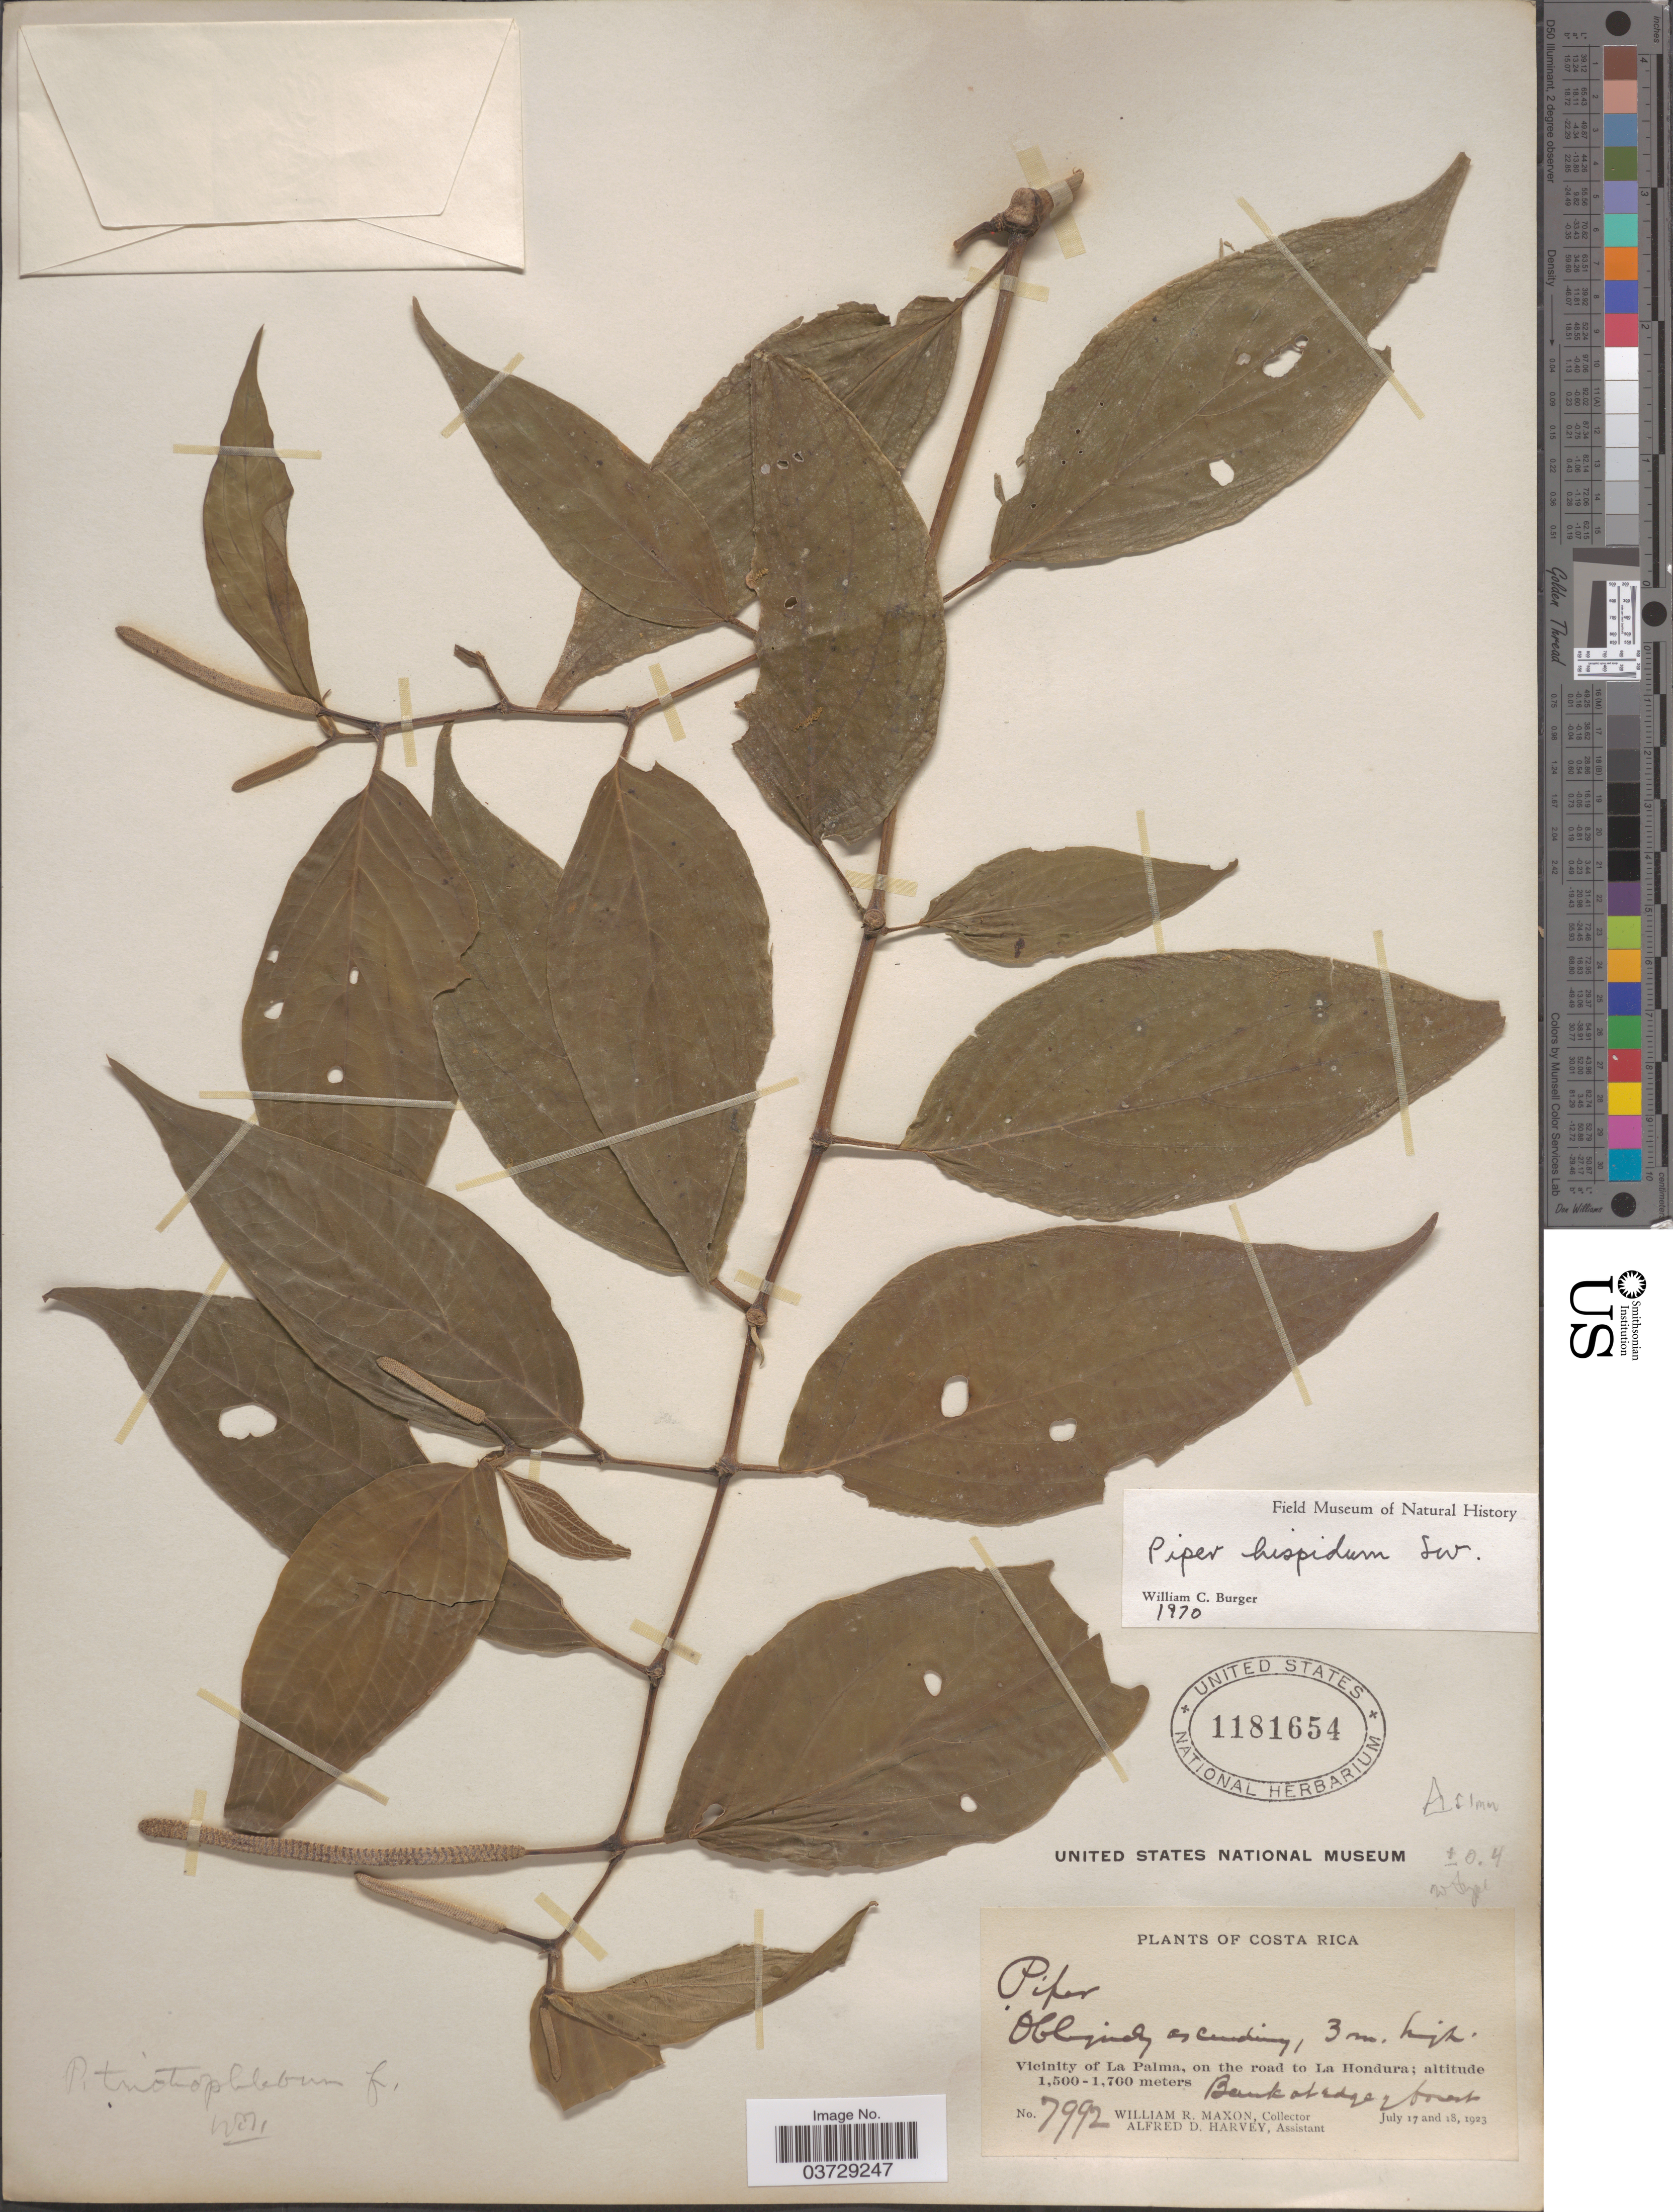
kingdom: Plantae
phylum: Tracheophyta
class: Magnoliopsida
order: Piperales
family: Piperaceae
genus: Piper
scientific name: Piper hispidum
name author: Sw.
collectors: W. R. Maxon & A. D. Harvey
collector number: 7992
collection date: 1923-07-17/1923-07-18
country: Costa Rica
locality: Vicinity of La Palma, on the road to La Hondura.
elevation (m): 1500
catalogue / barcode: US 1181654